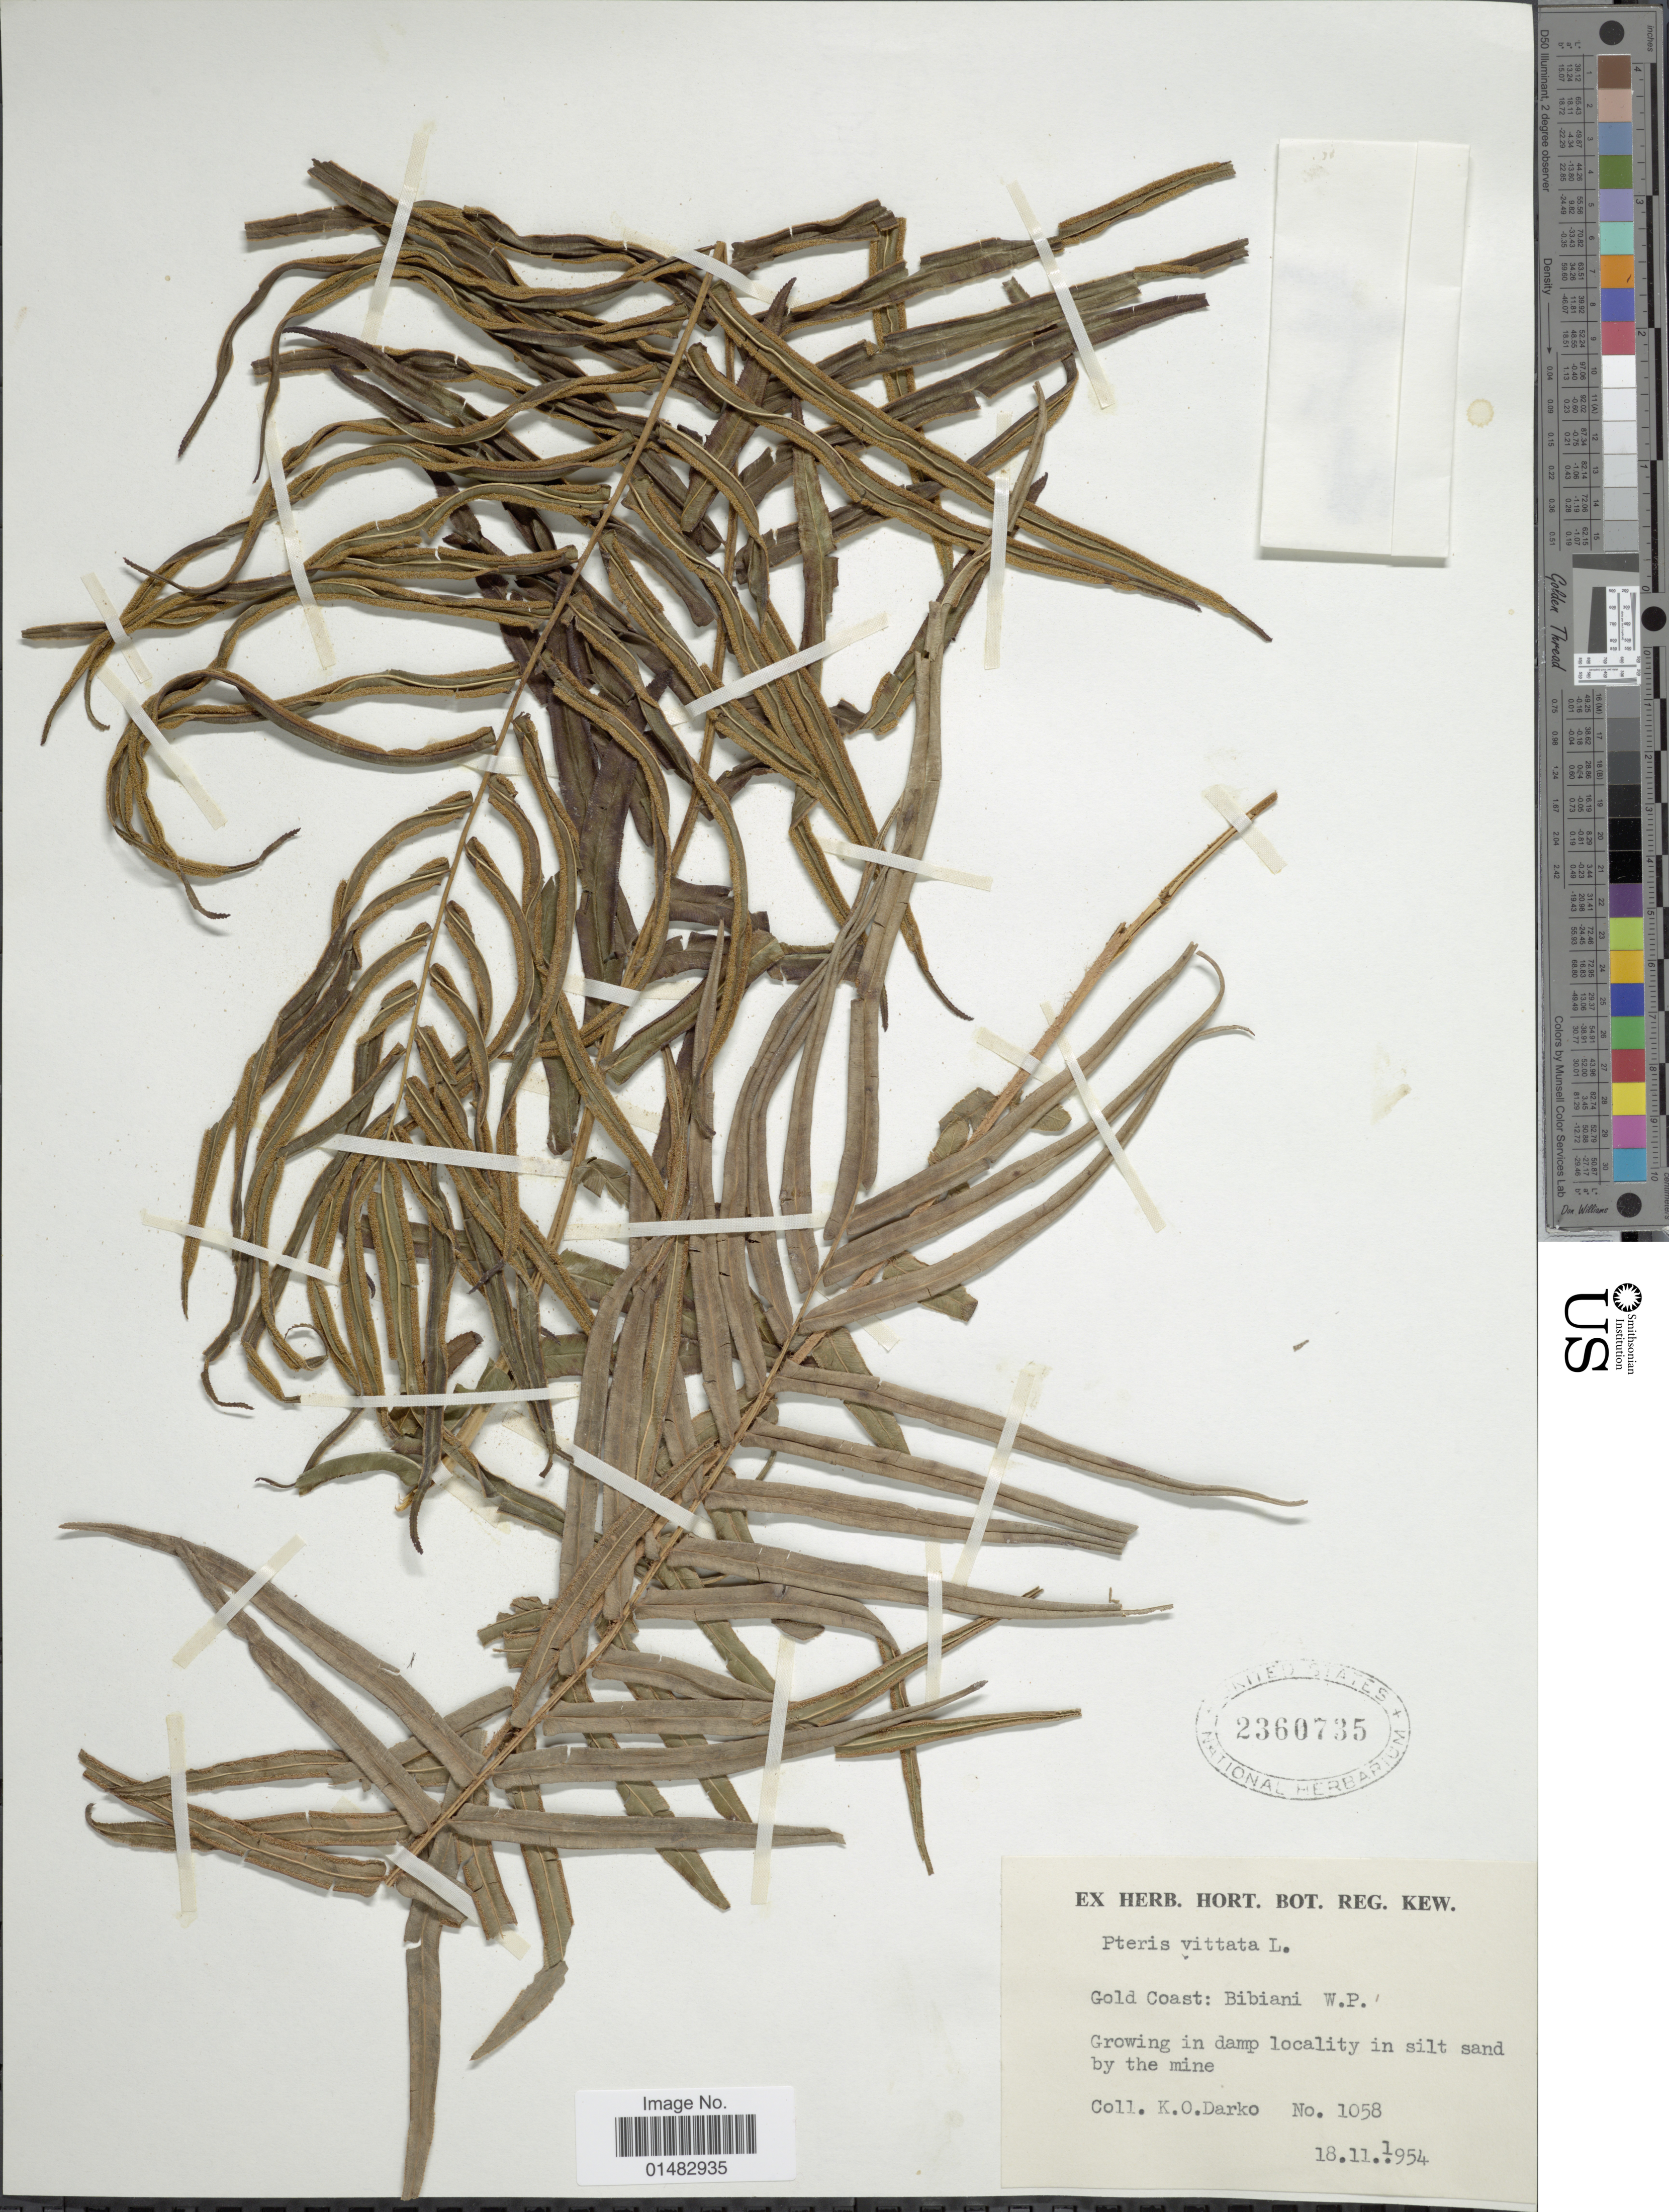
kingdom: Plantae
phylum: Tracheophyta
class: Polypodiopsida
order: Polypodiales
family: Pteridaceae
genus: Pteris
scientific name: Pteris vittata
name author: L.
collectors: K. Darko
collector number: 1058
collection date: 1954-11-18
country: Ghana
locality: Gold Coast, Bibiani W.P.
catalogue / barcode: US 2360735